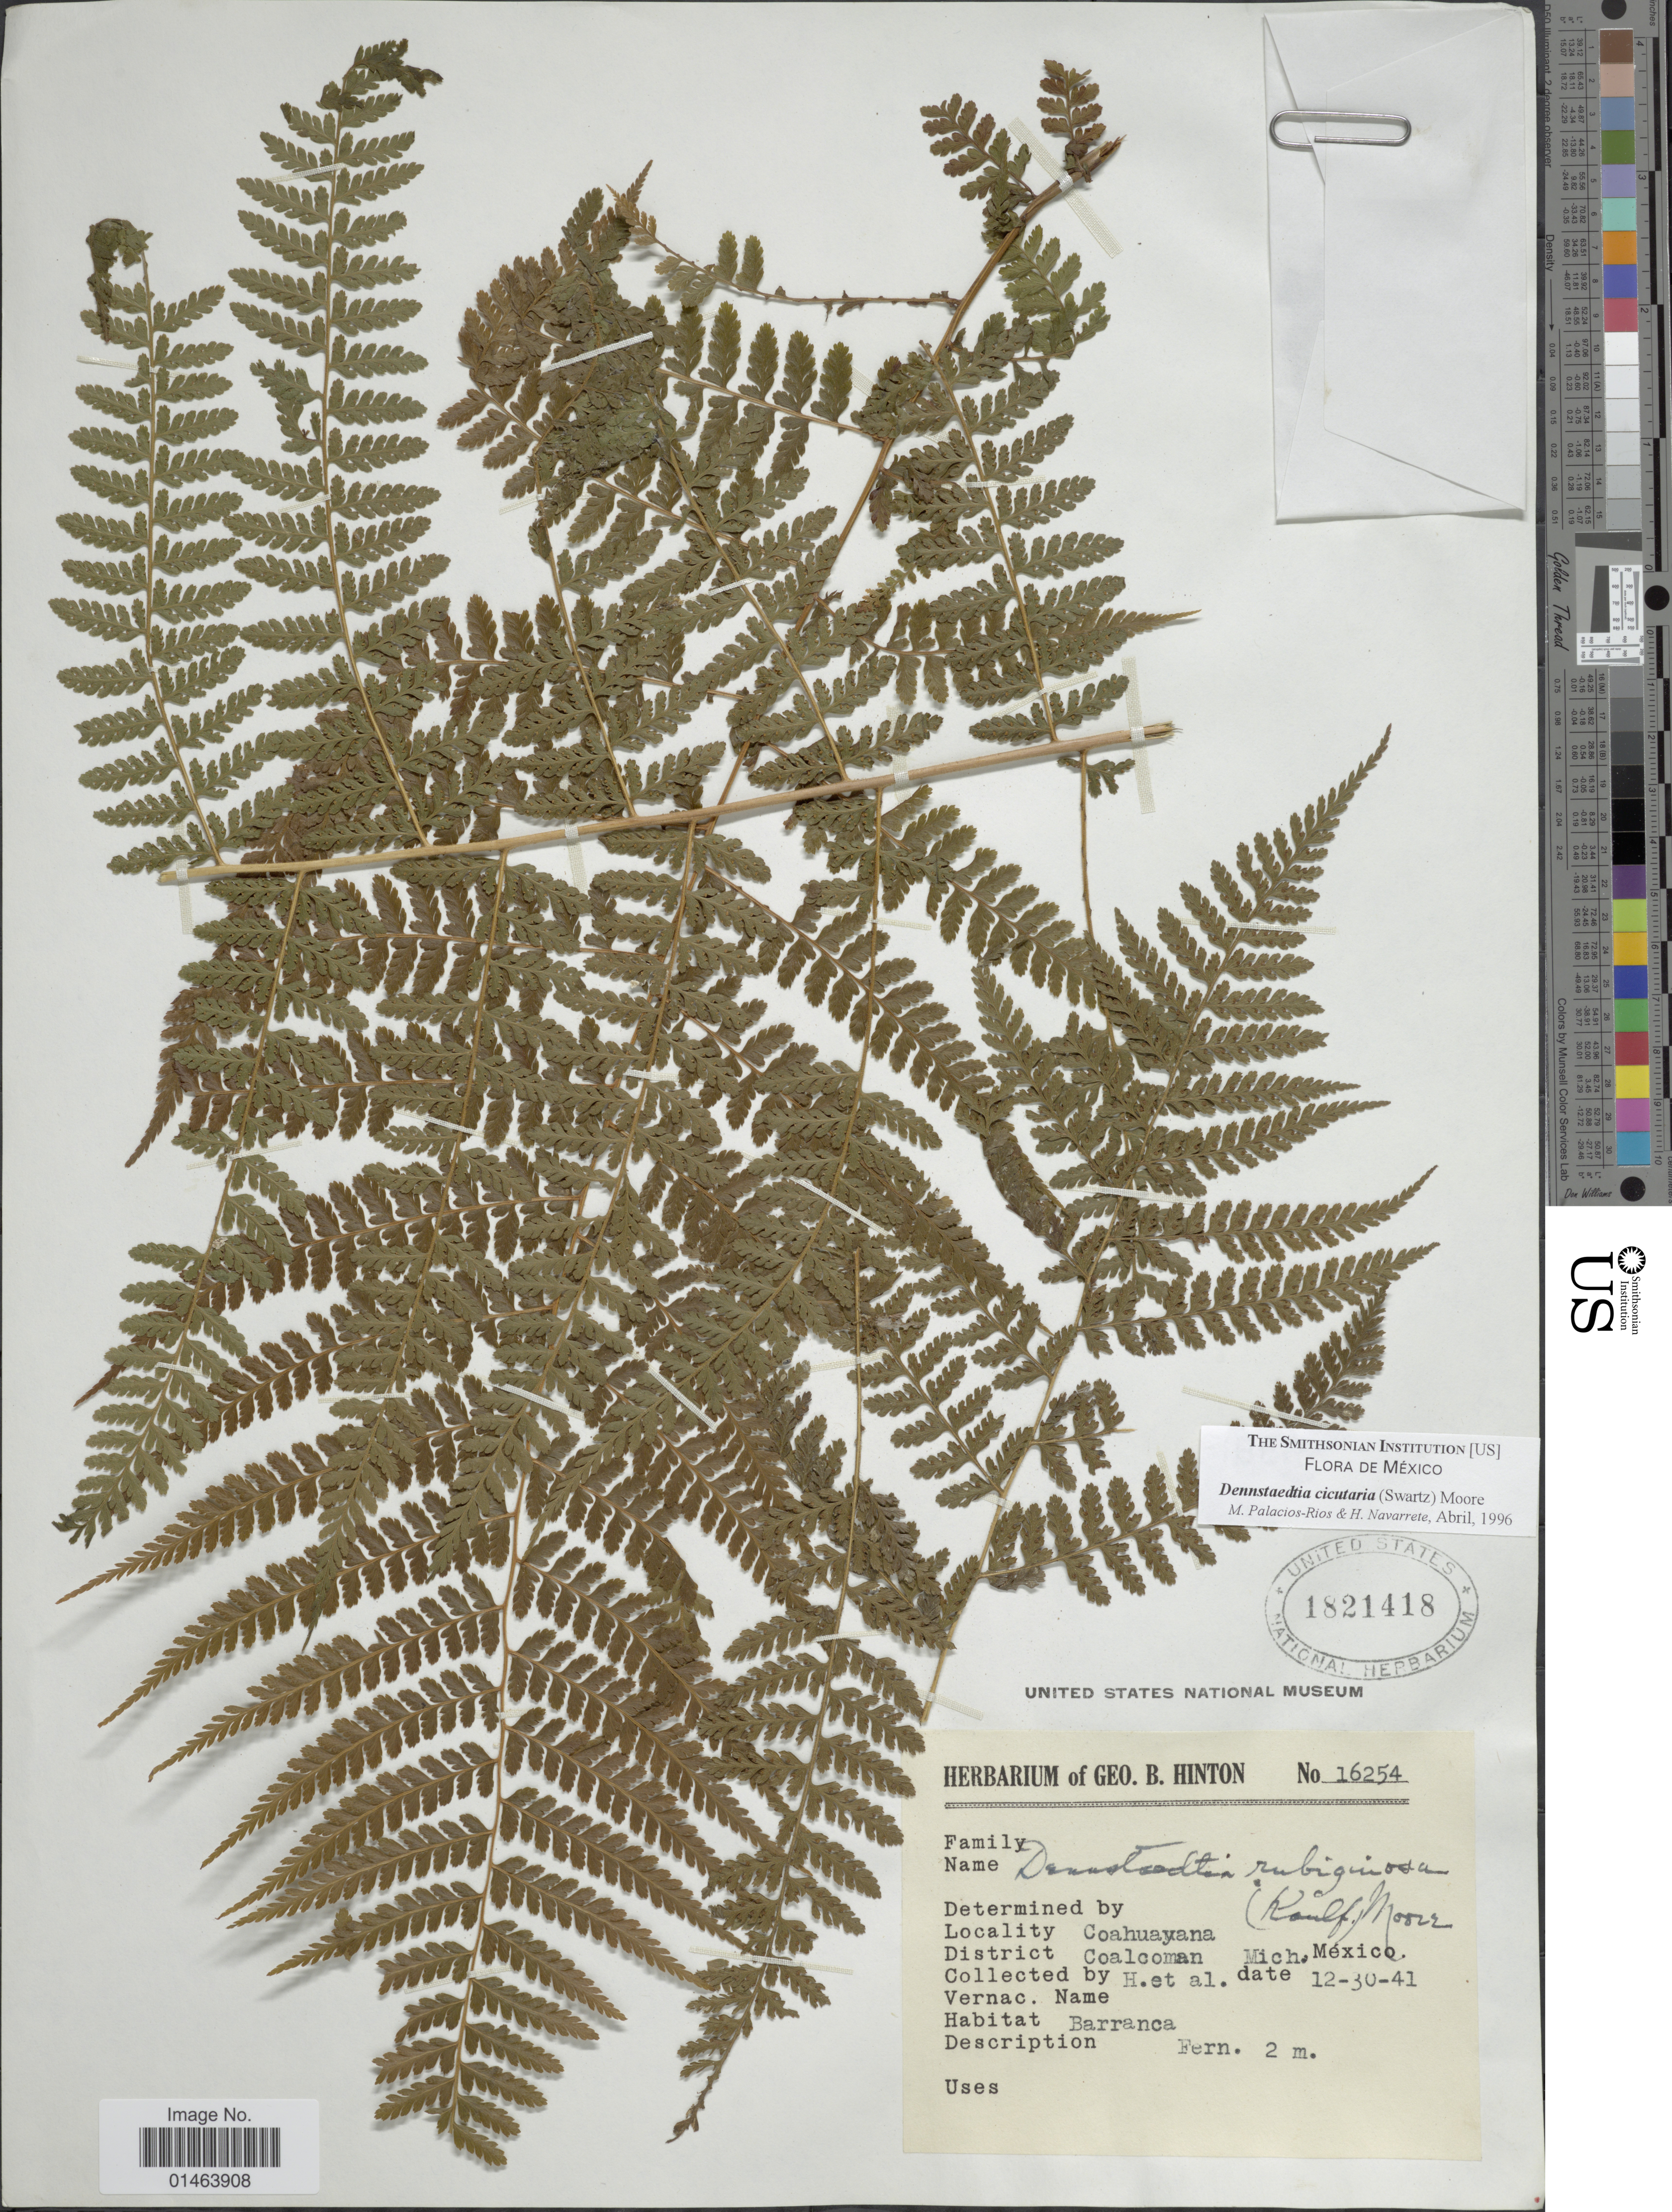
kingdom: Plantae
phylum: Tracheophyta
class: Polypodiopsida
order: Polypodiales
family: Dennstaedtiaceae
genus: Dennstaedtia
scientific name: Dennstaedtia cicutaria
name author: (Sw.) T. Moore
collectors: G. B. Hinton & et al.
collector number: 16254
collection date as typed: Transcribed d/m/y: 30/12/41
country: Mexico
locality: Coahuayana, Coalcoman, Mich Mexico.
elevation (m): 2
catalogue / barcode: US 1821418